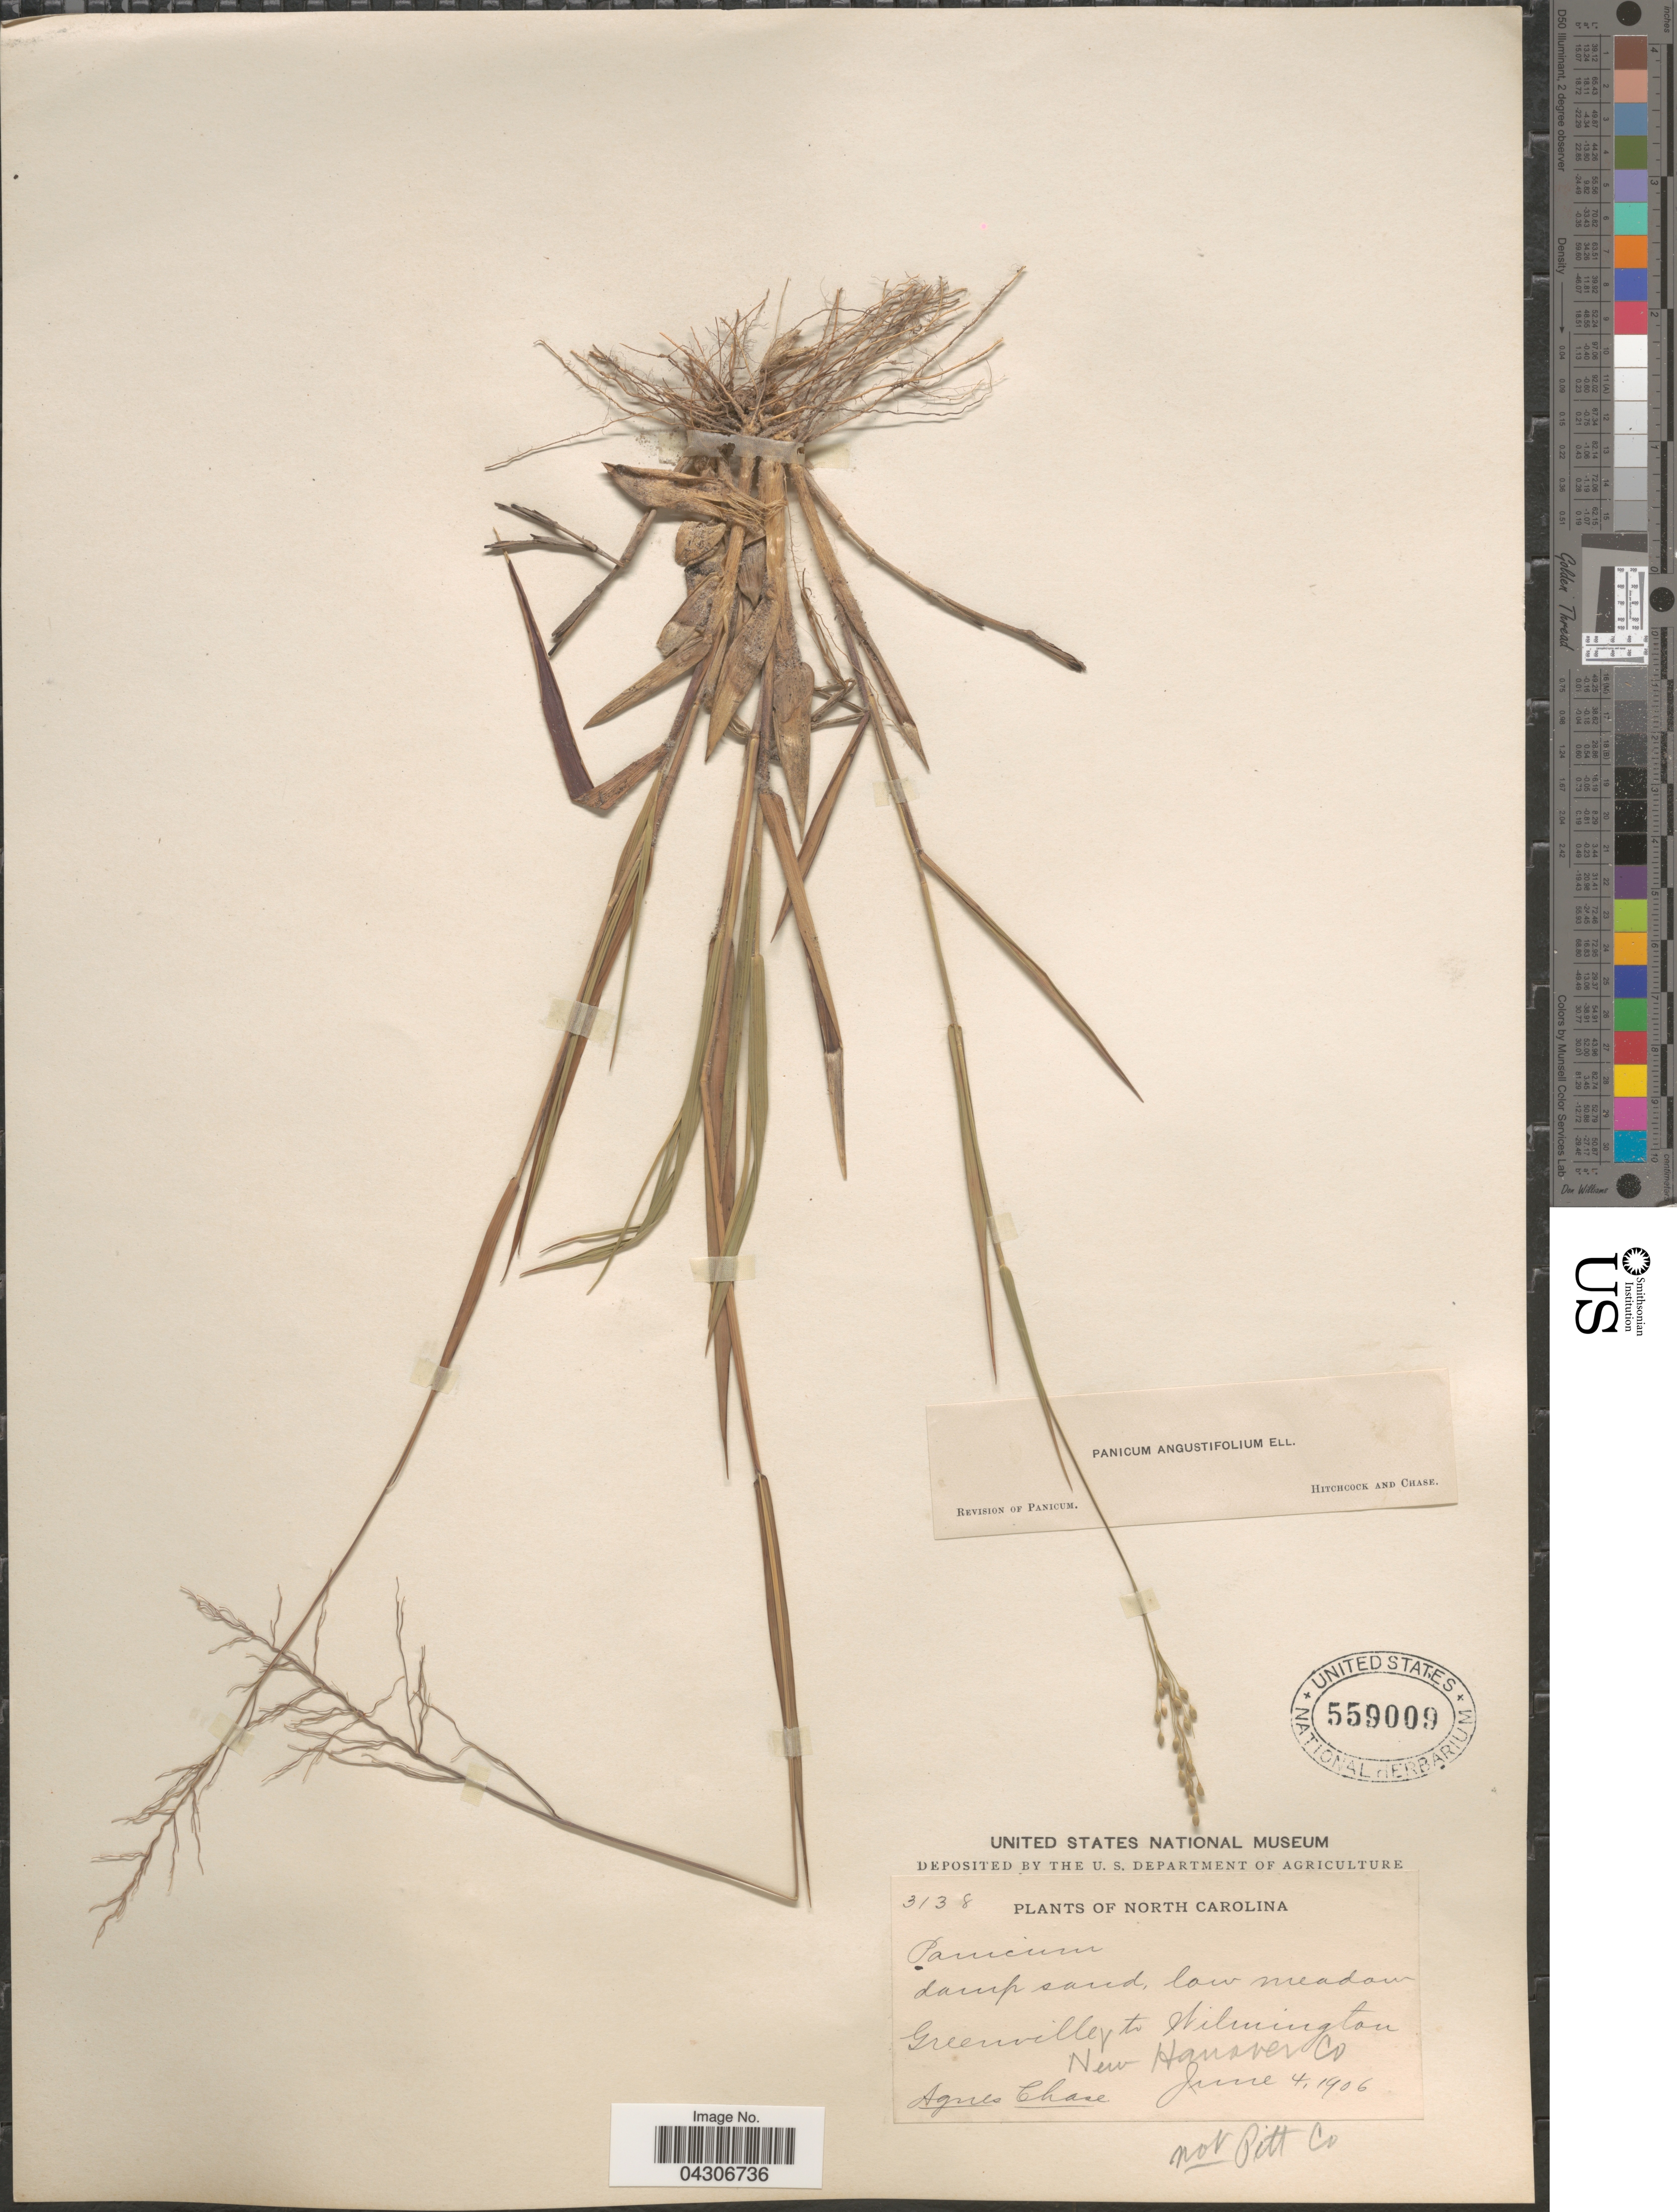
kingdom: Plantae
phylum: Tracheophyta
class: Liliopsida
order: Poales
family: Poaceae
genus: Dichanthelium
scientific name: Dichanthelium aciculare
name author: (Desv. ex Poir.) Gould & C.A. Clark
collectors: A. Chase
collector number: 3138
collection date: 1906-06-04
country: United States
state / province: North Carolina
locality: Greenville to Wilmington New Hanover Co.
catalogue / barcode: US 559009